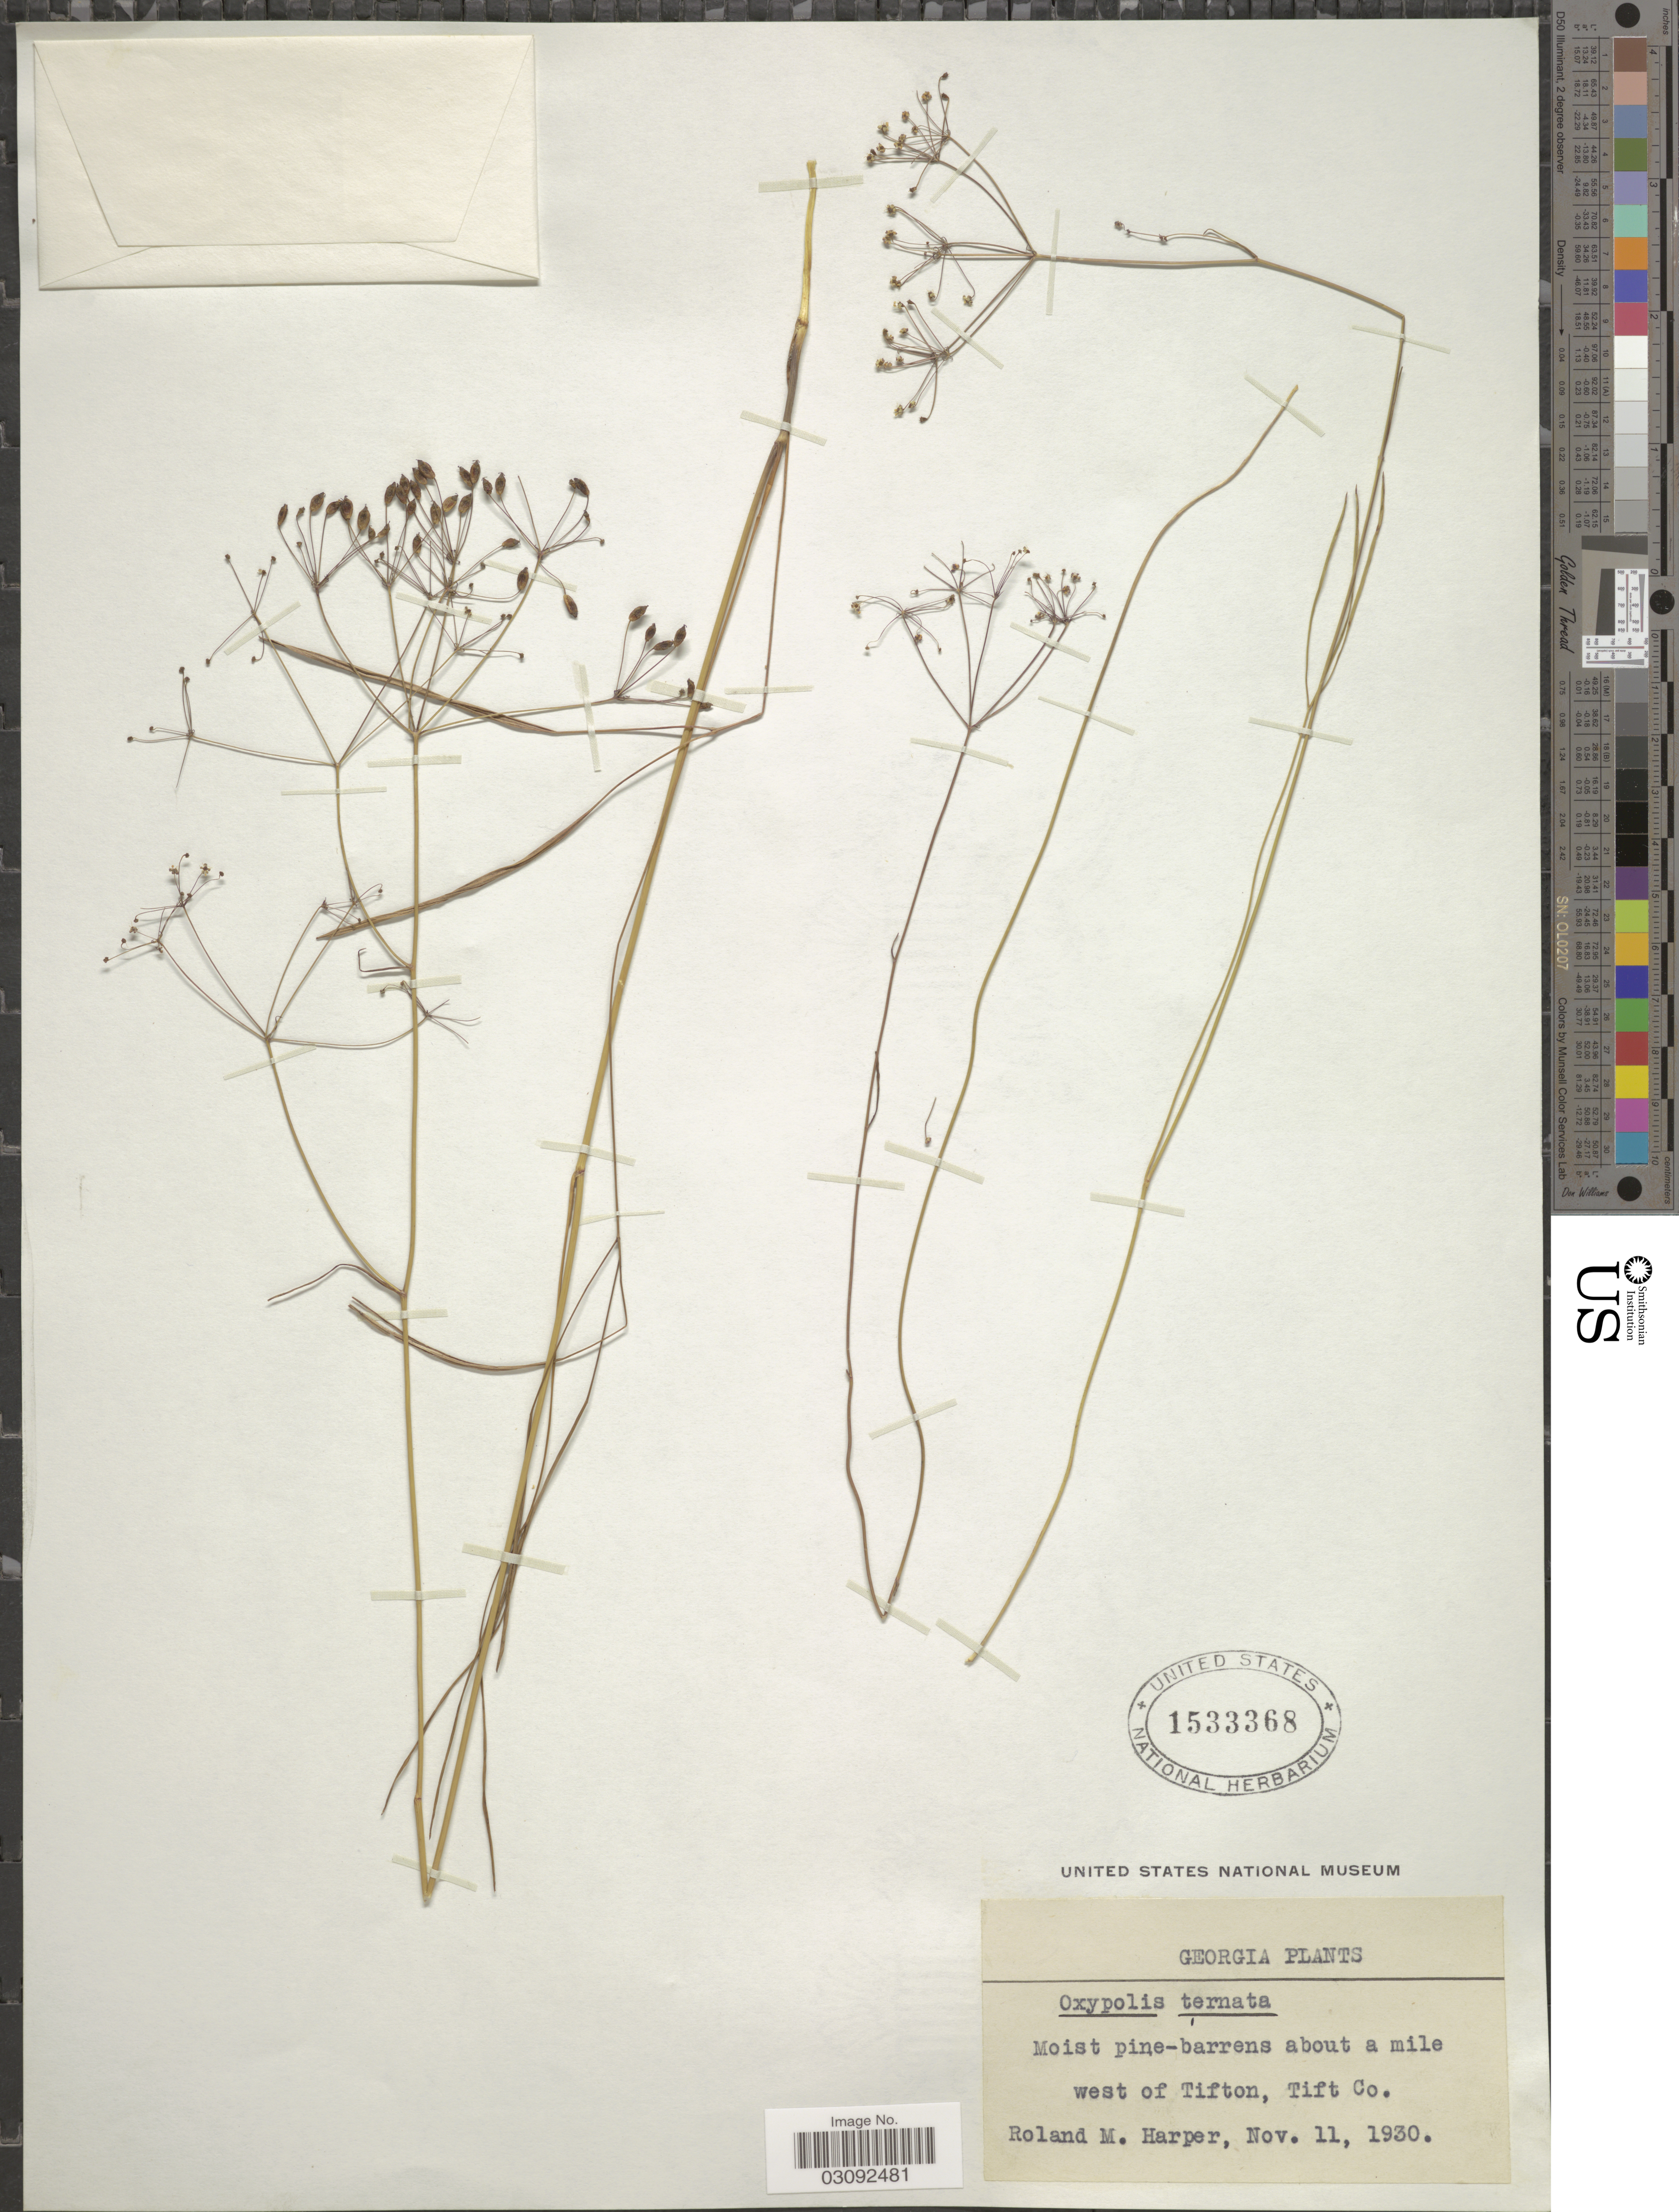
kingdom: Plantae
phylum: Tracheophyta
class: Magnoliopsida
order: Apiales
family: Apiaceae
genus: Oxypolis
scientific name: Oxypolis ternata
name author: (Nutt.) A. Heller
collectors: R. M. Harper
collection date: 1930-11-11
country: United States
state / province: Georgia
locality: About a mile west of Tifton, Tift Co.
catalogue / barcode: US 1533368